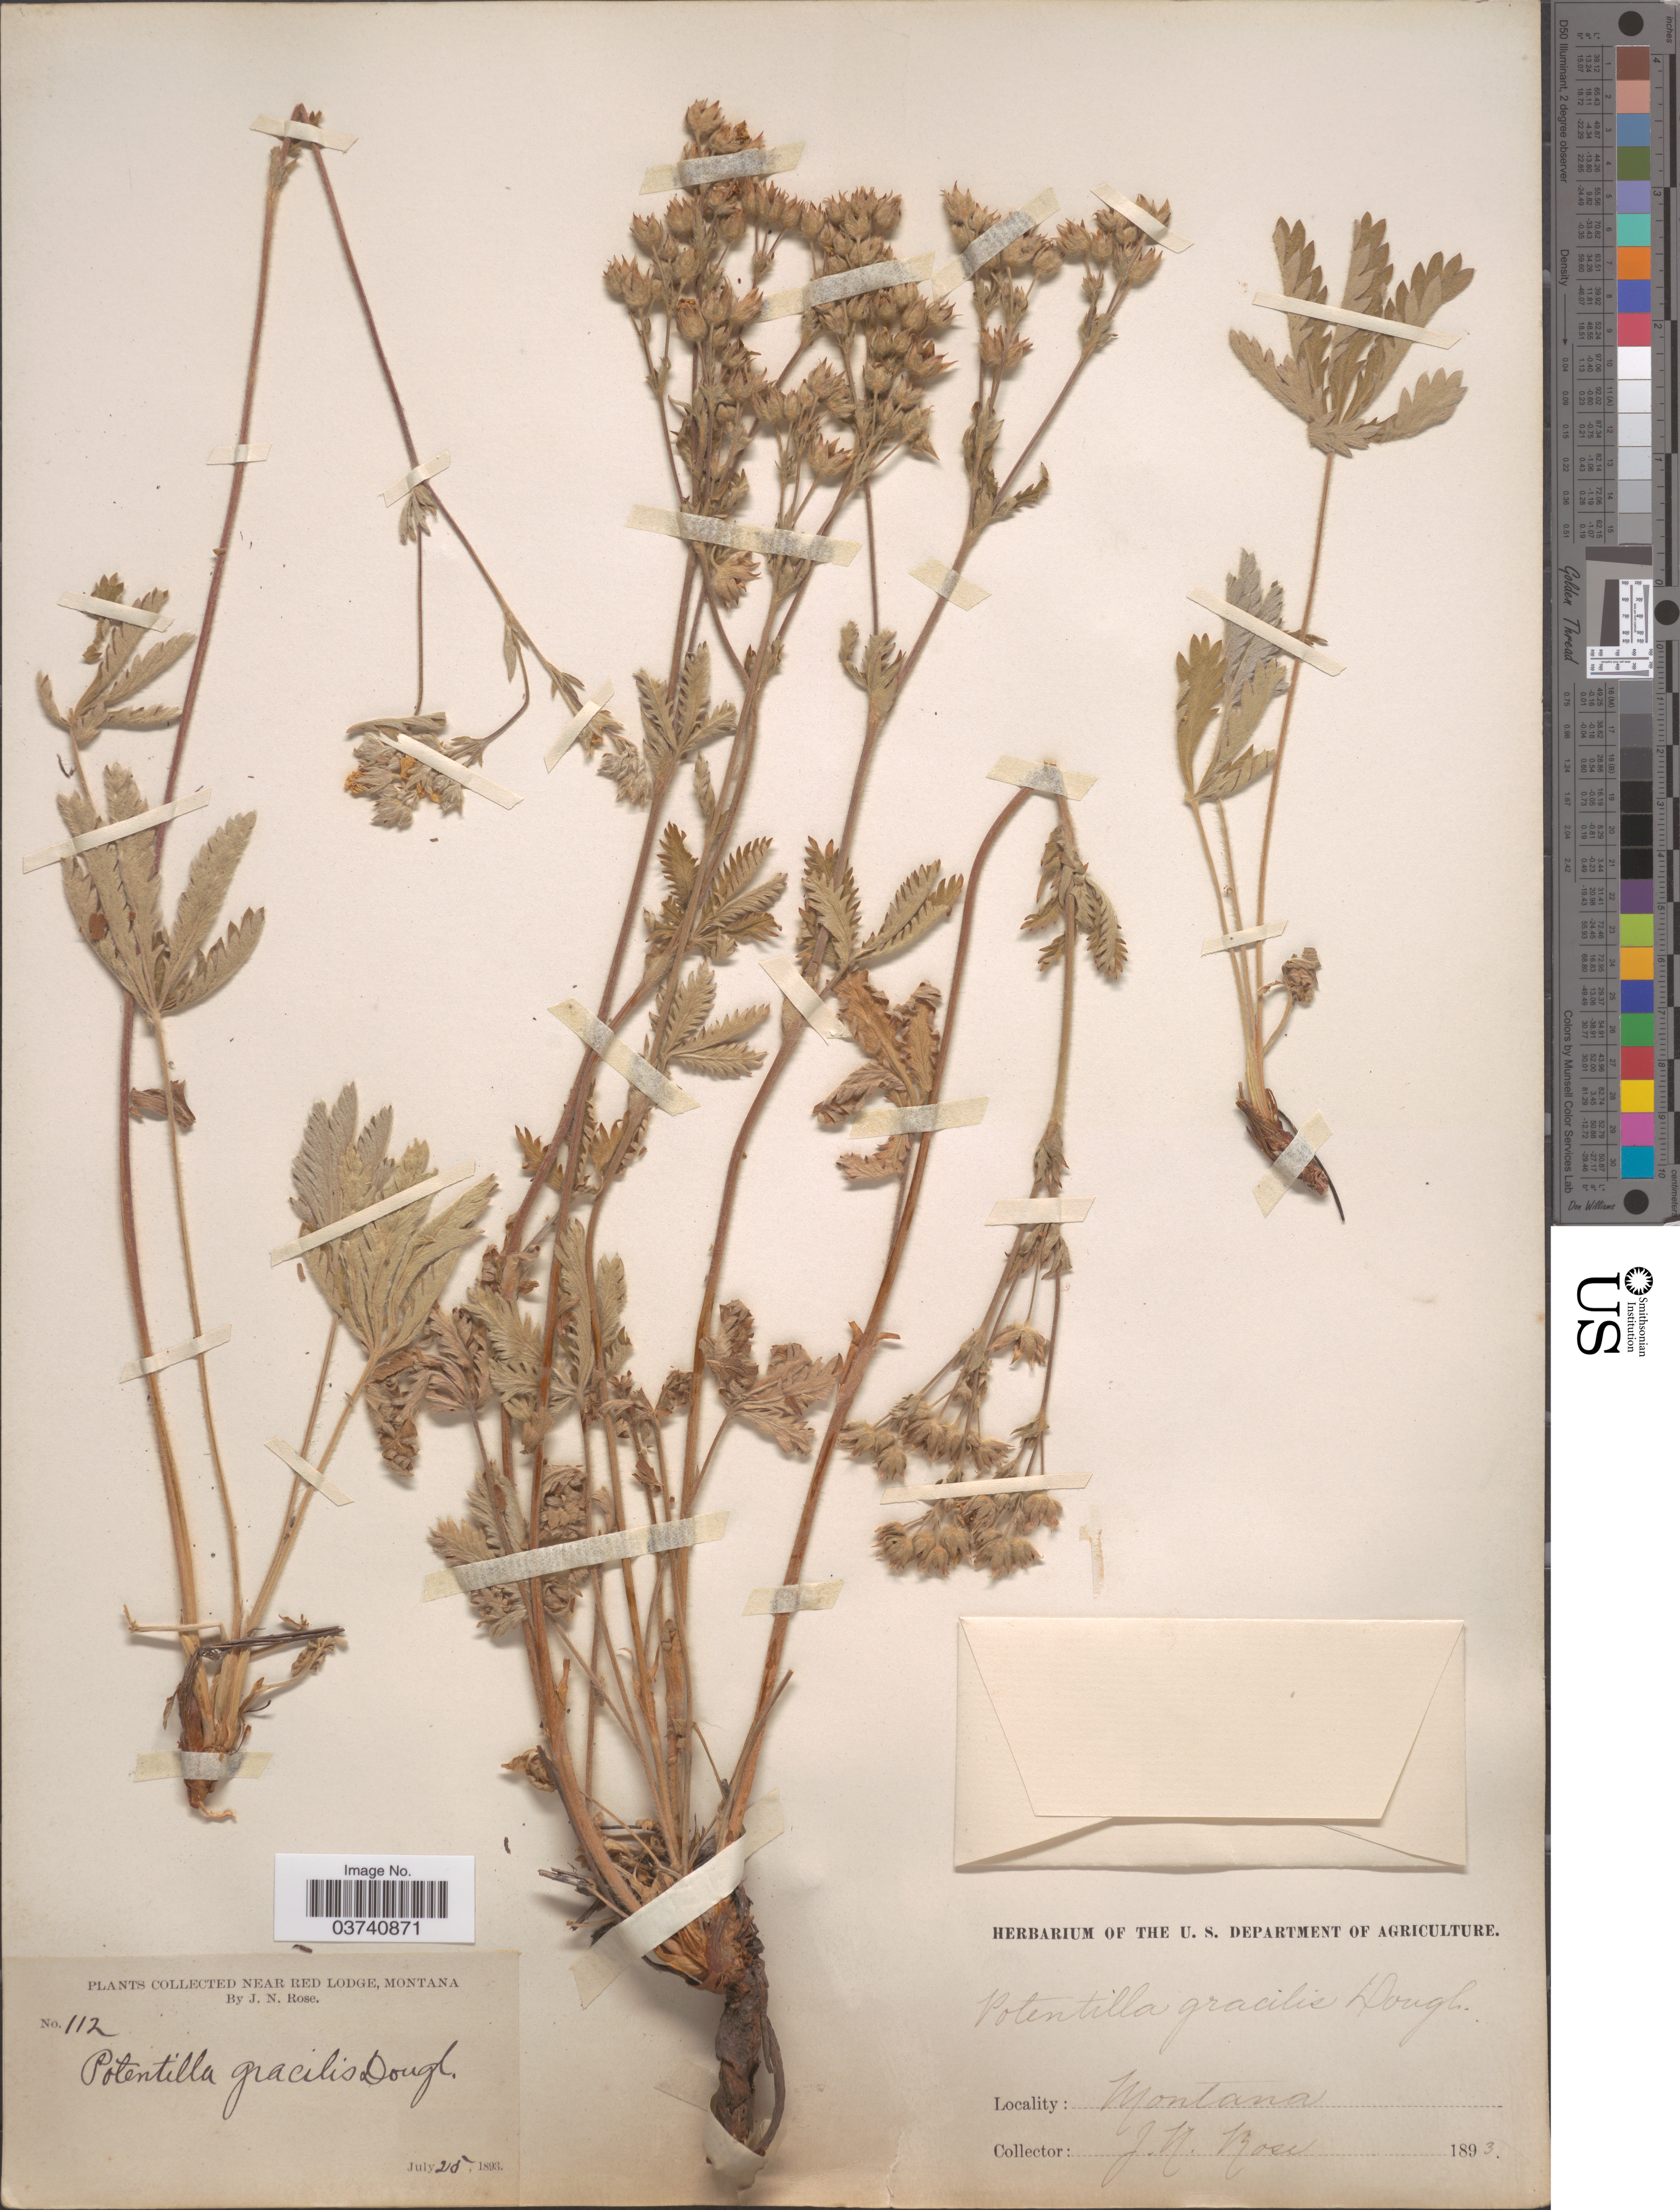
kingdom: Plantae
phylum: Tracheophyta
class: Magnoliopsida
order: Rosales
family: Rosaceae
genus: Potentilla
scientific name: Potentilla gracilis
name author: Douglas ex Hook.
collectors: J. N. Rose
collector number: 112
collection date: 1893-07-25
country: United States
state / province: Montana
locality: Near Red Lodge.